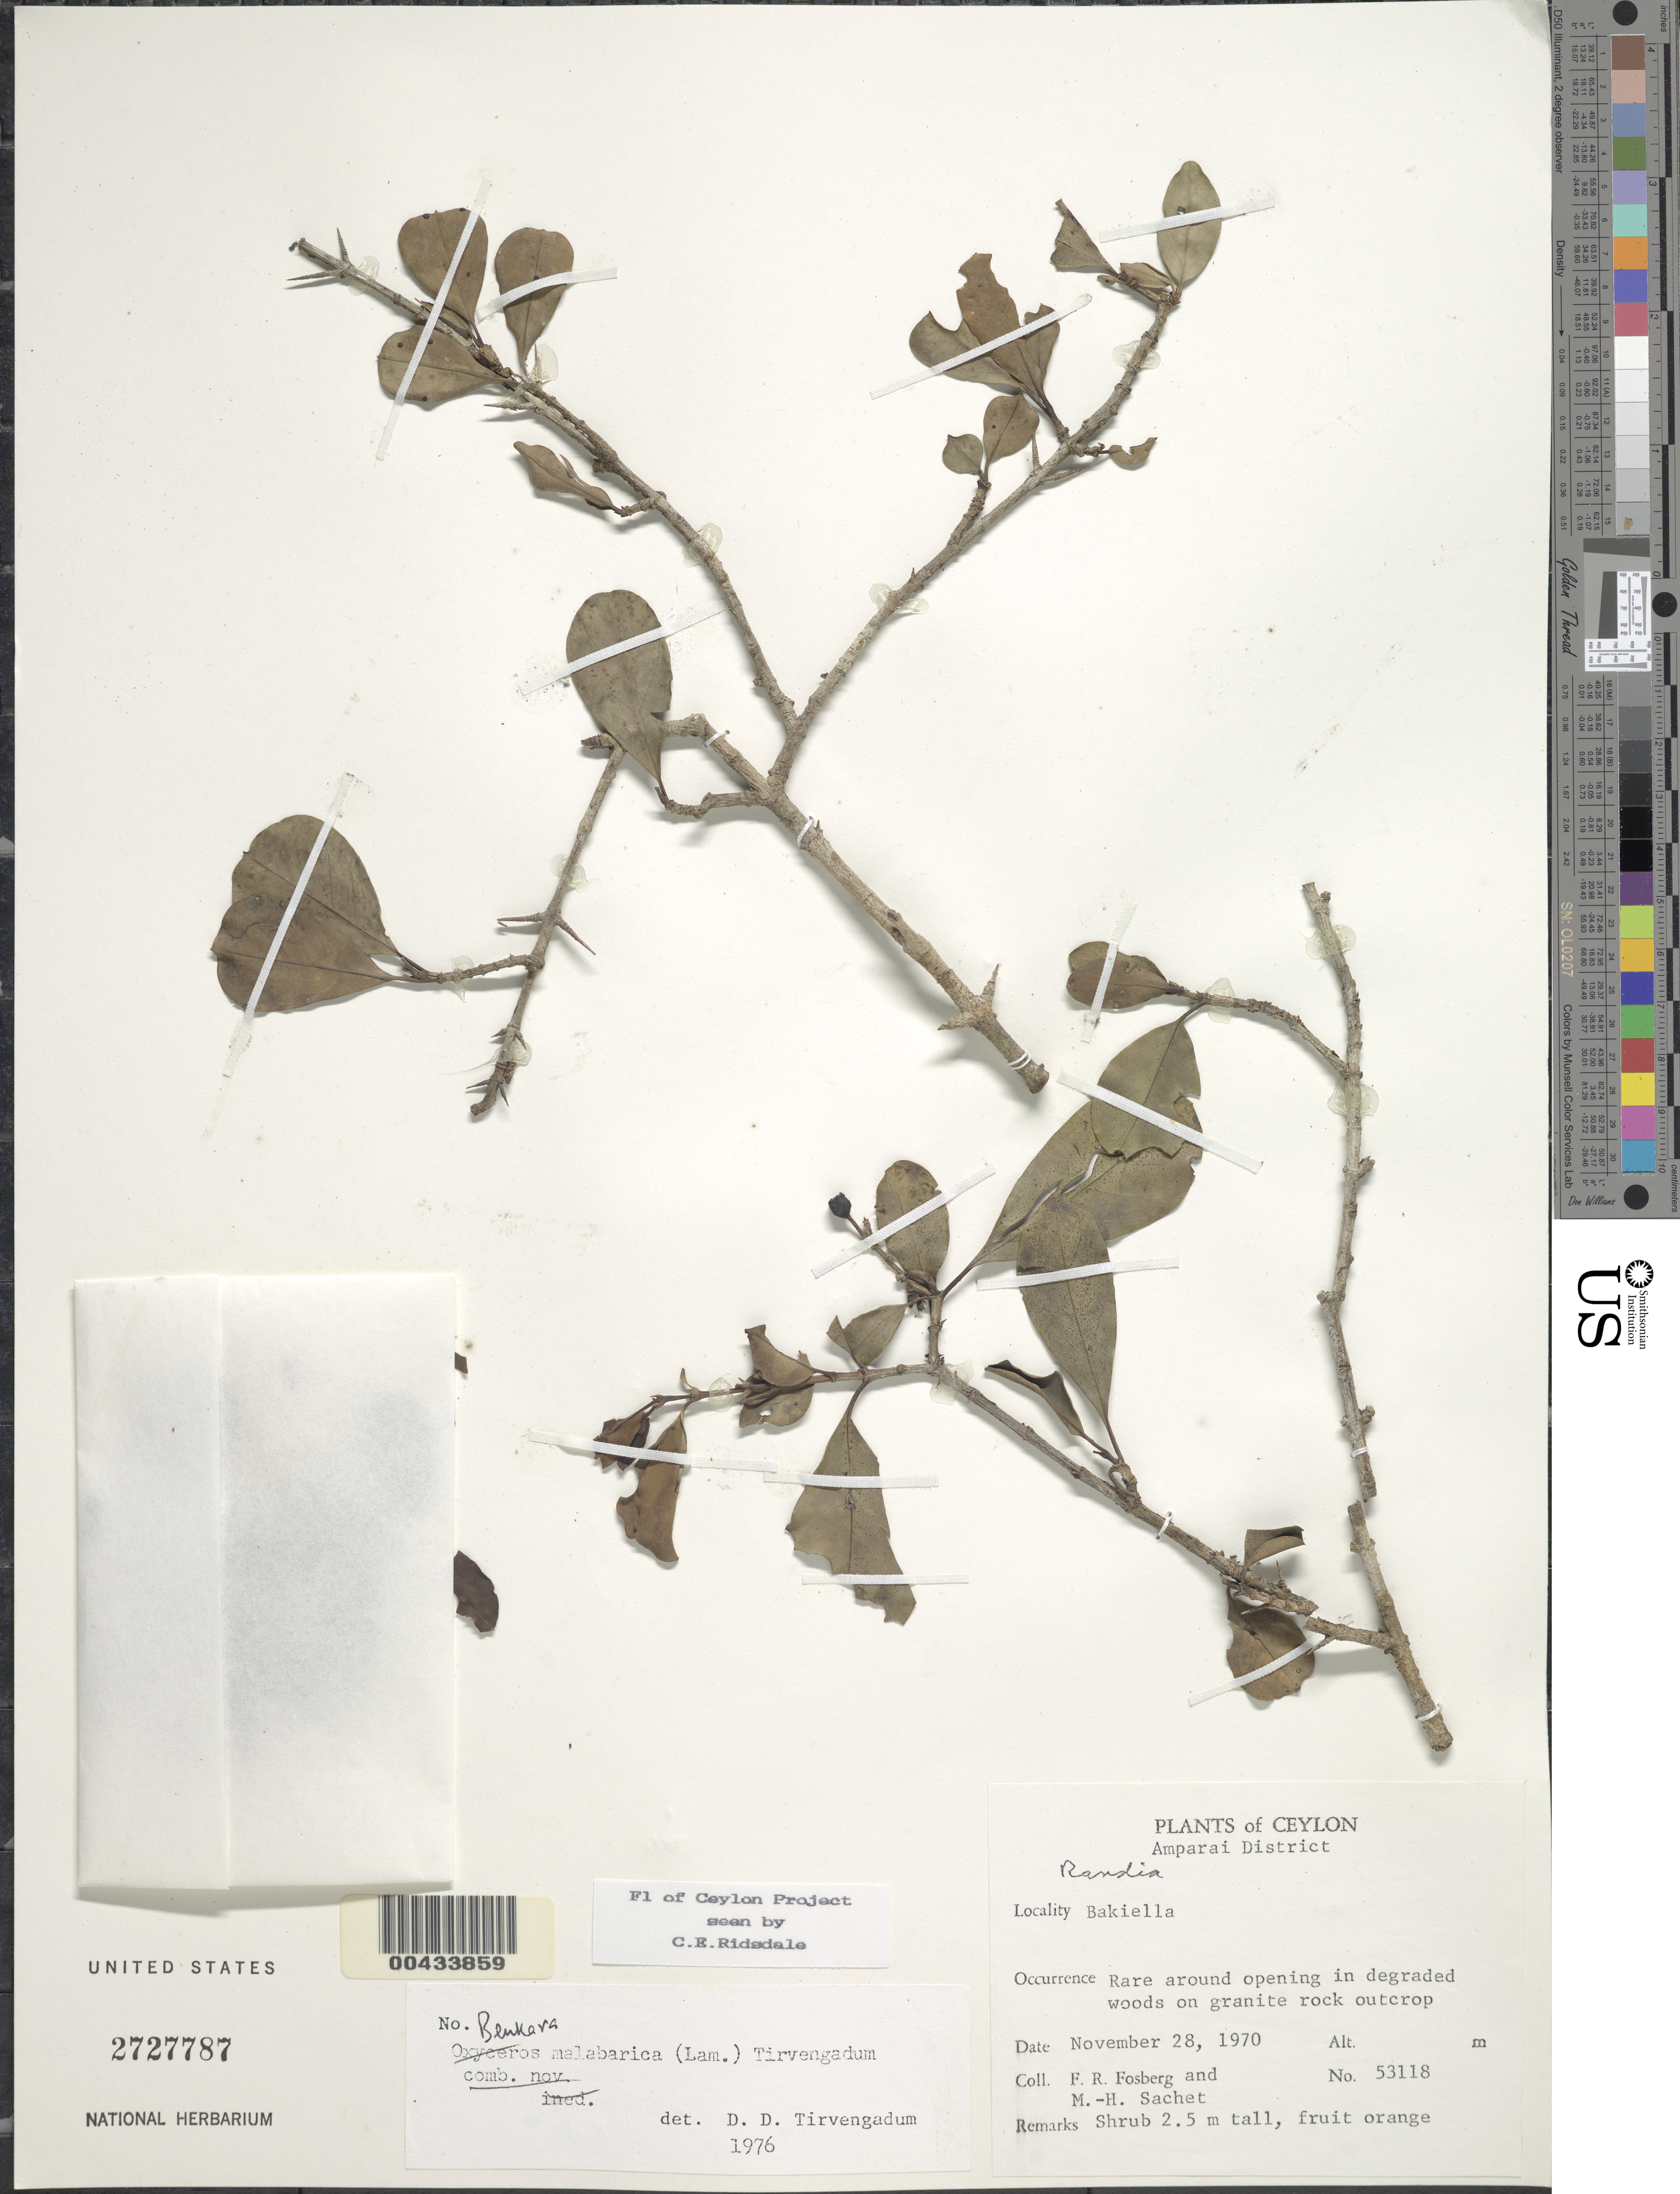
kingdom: Plantae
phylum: Tracheophyta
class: Magnoliopsida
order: Gentianales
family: Rubiaceae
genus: Benkara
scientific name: Benkara malabarica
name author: (Lam.) Tirveng.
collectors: F. R. Fosberg & M.-H. Sachet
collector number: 53118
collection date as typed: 28 Nov 1970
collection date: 1970-11-28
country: Sri Lanka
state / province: Eastern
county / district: Ampara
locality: Bakiella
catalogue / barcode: US 2727787